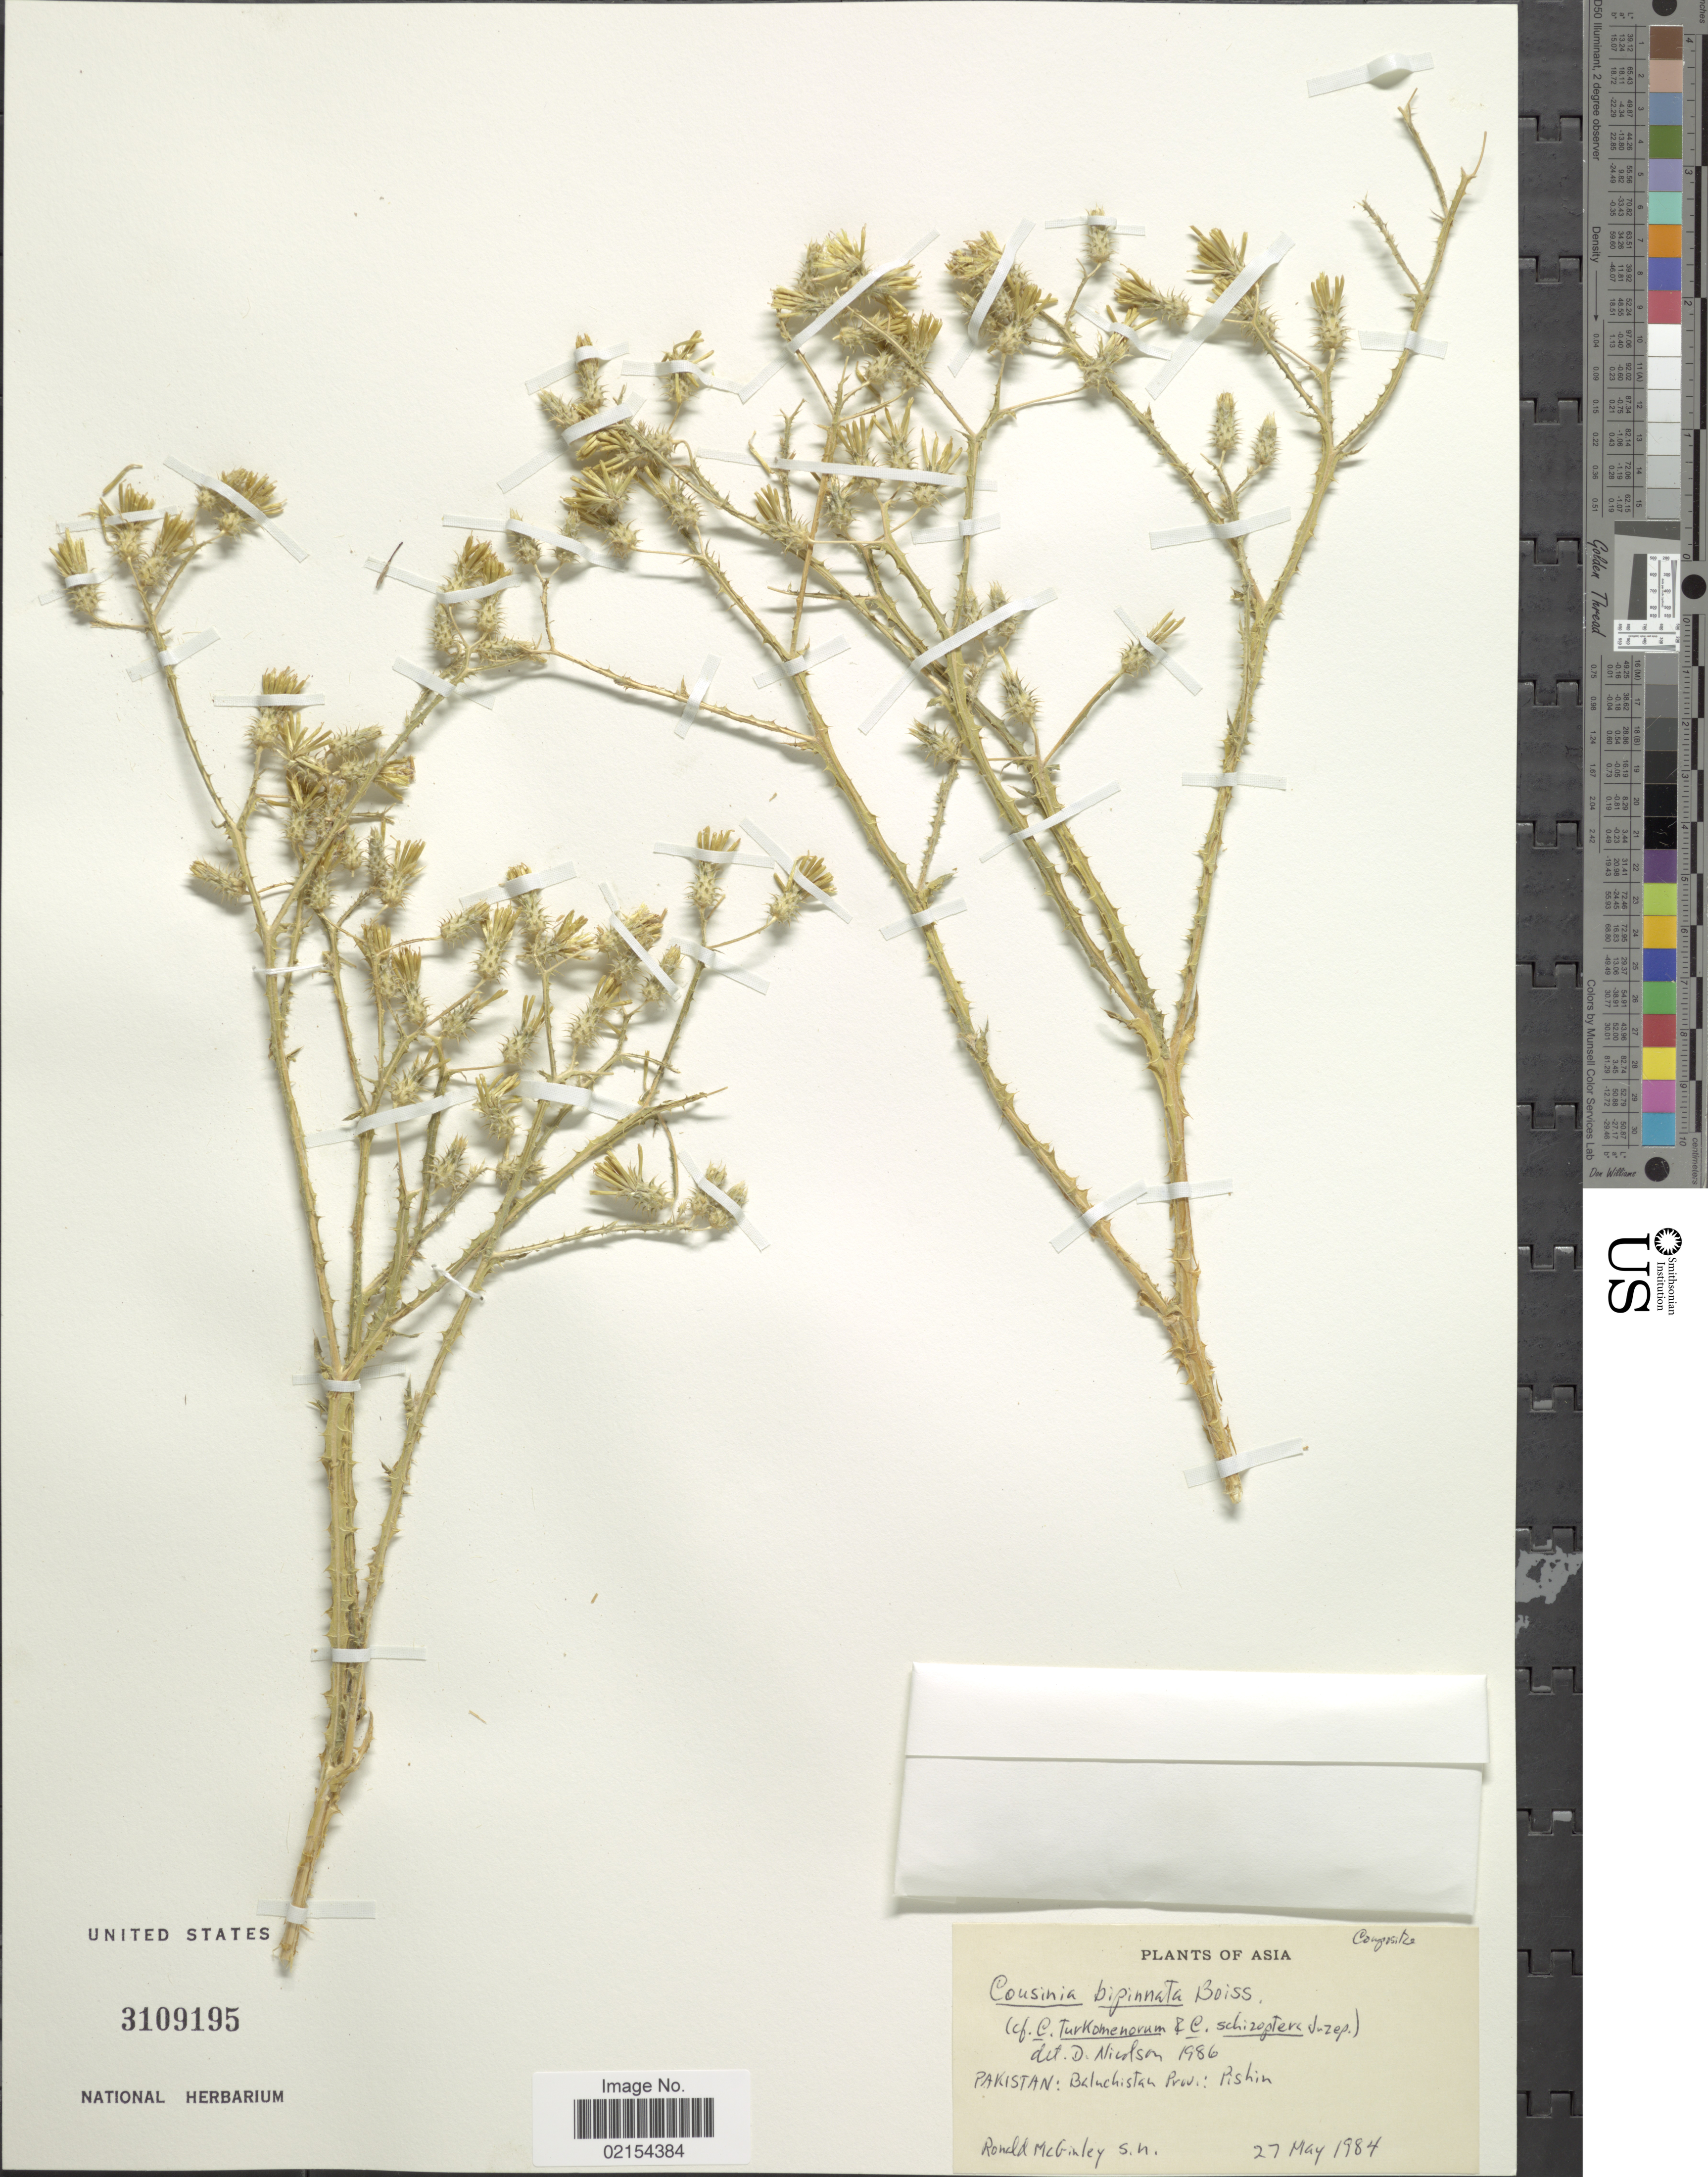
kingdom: Plantae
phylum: Tracheophyta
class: Magnoliopsida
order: Asterales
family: Asteraceae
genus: Cousinia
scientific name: Cousinia bipinnata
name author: Boiss.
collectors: R. Mcginley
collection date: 1984-05-27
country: Pakistan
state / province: Balochistan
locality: Pishin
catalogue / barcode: US 3109195